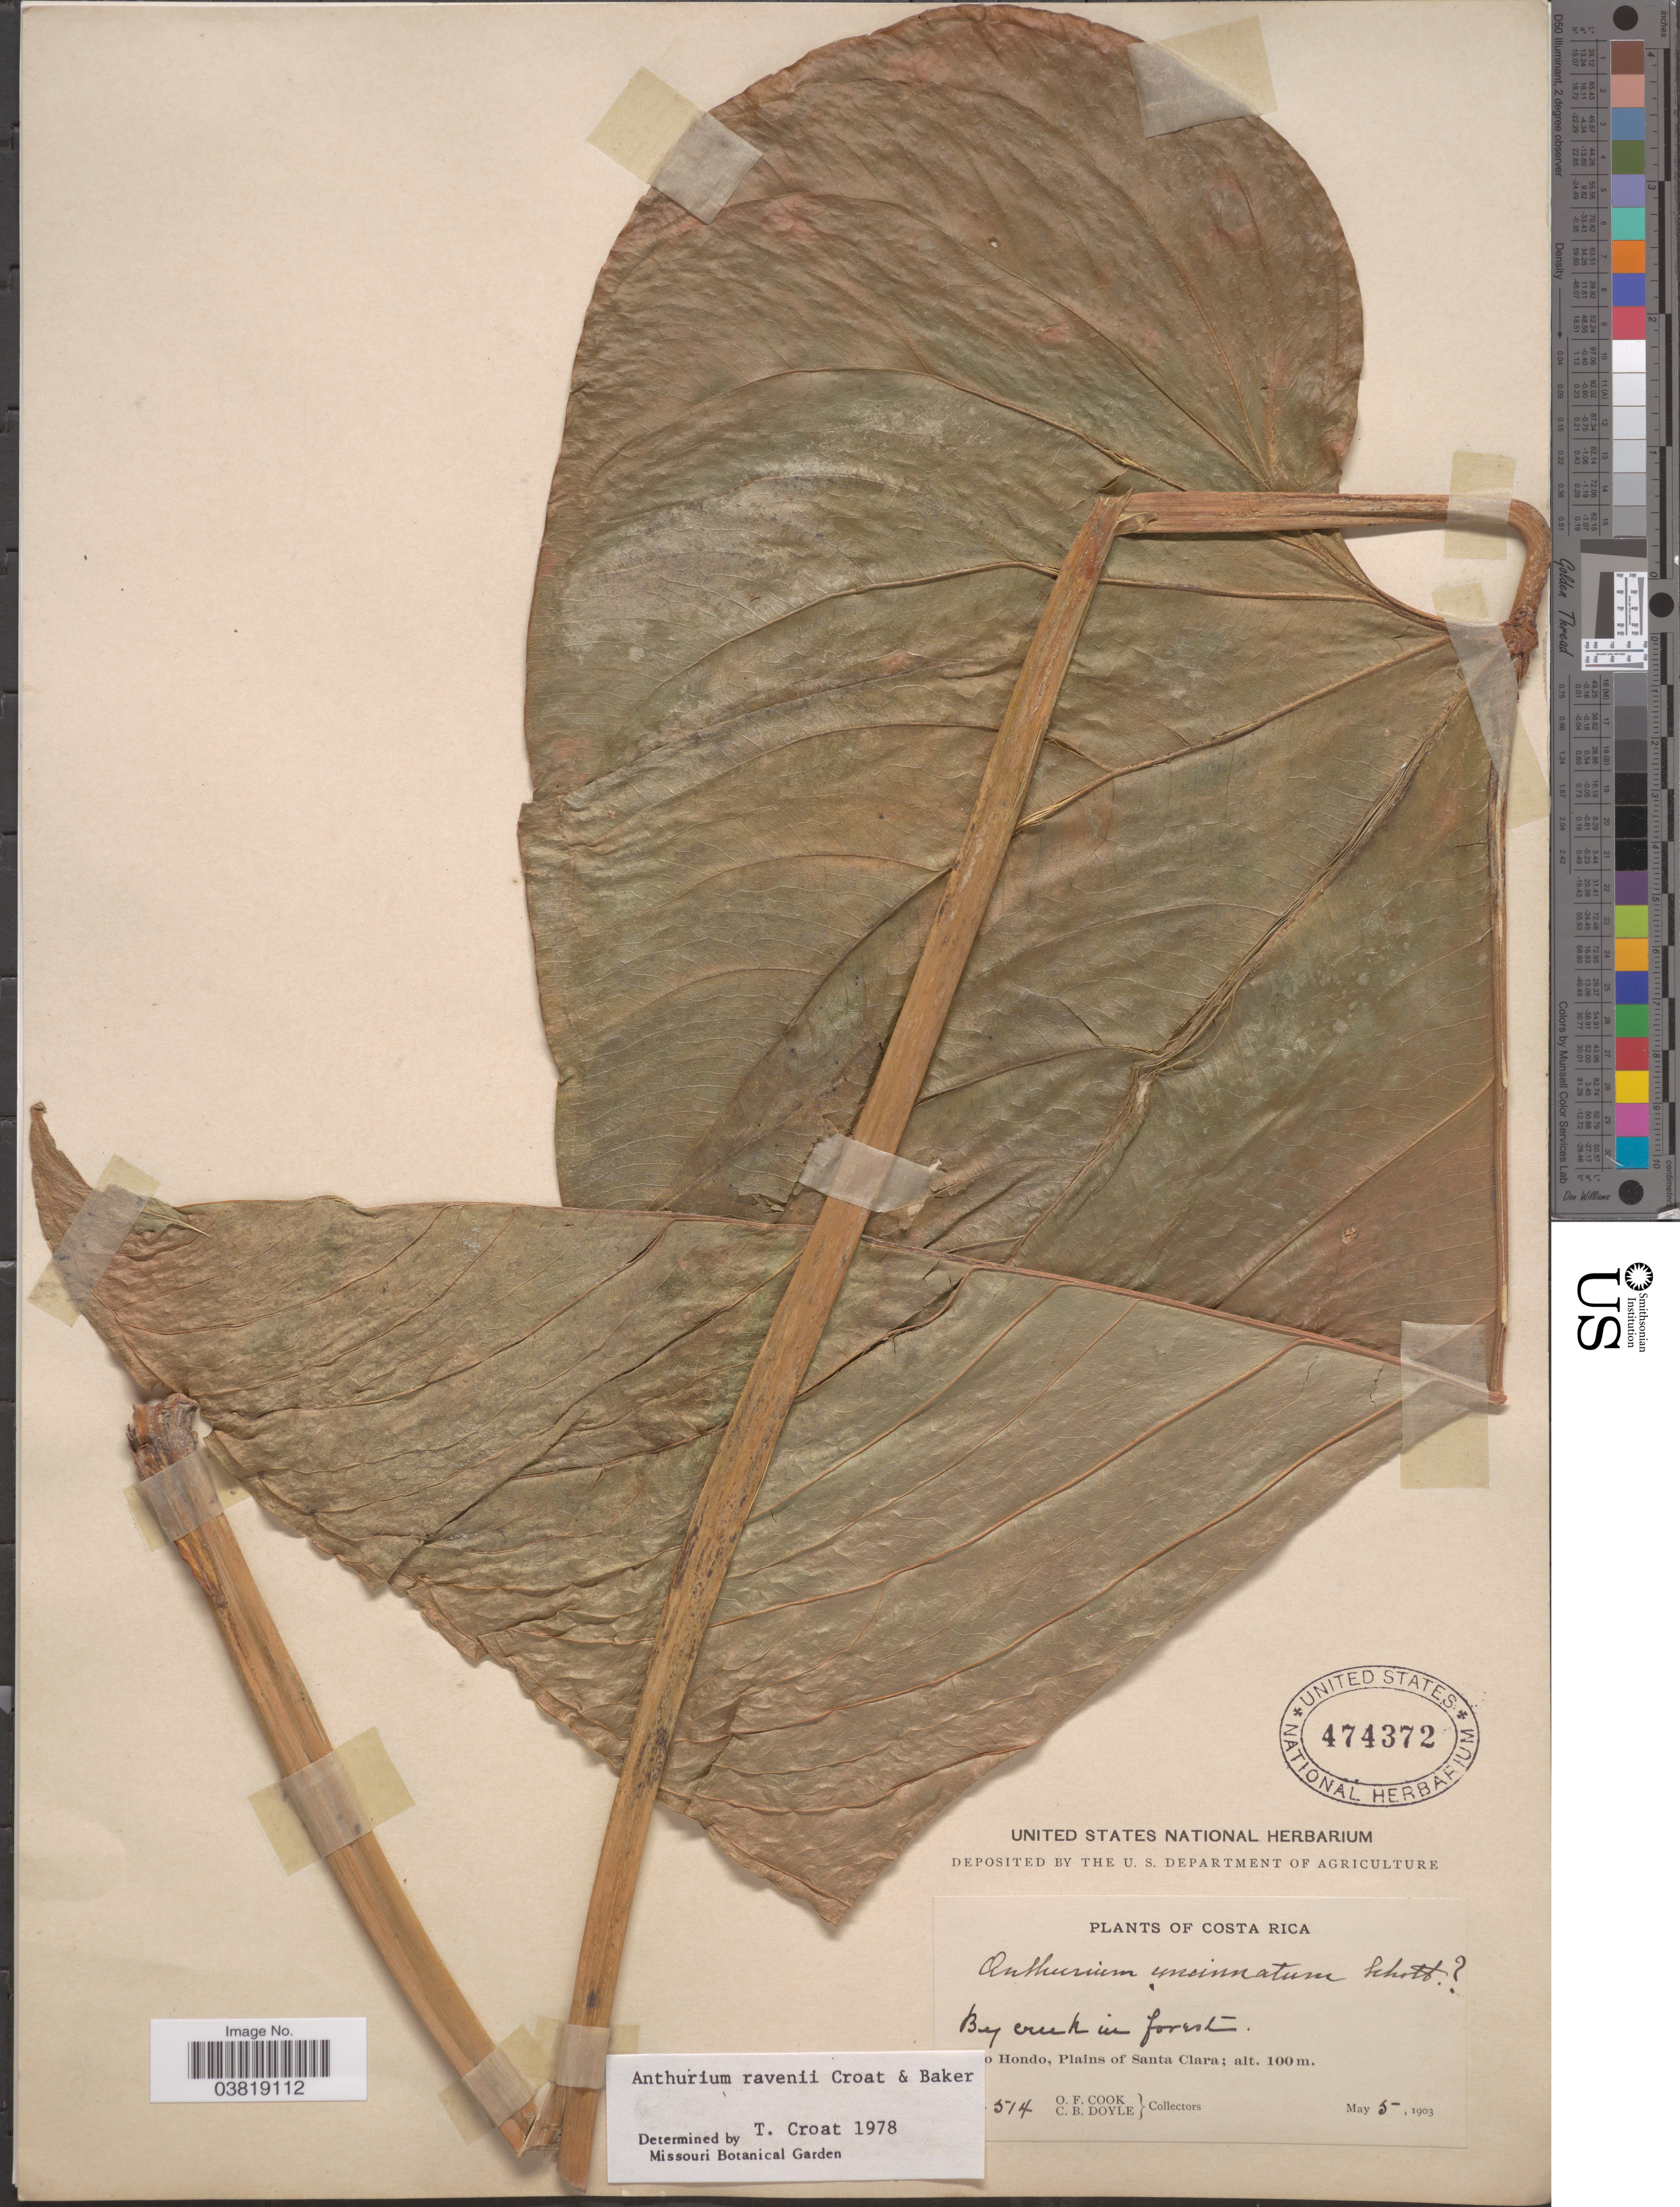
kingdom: Plantae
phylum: Tracheophyta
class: Liliopsida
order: Alismatales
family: Araceae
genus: Anthurium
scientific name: Anthurium ravenii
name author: Croat & R.A. Baker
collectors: O. F. Cook & C. Doyle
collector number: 514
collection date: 1903-05-05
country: Costa Rica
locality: By creek in forest, [illegible text]o Hondo, Plains of Santa Clara.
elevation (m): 100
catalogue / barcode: US 474372